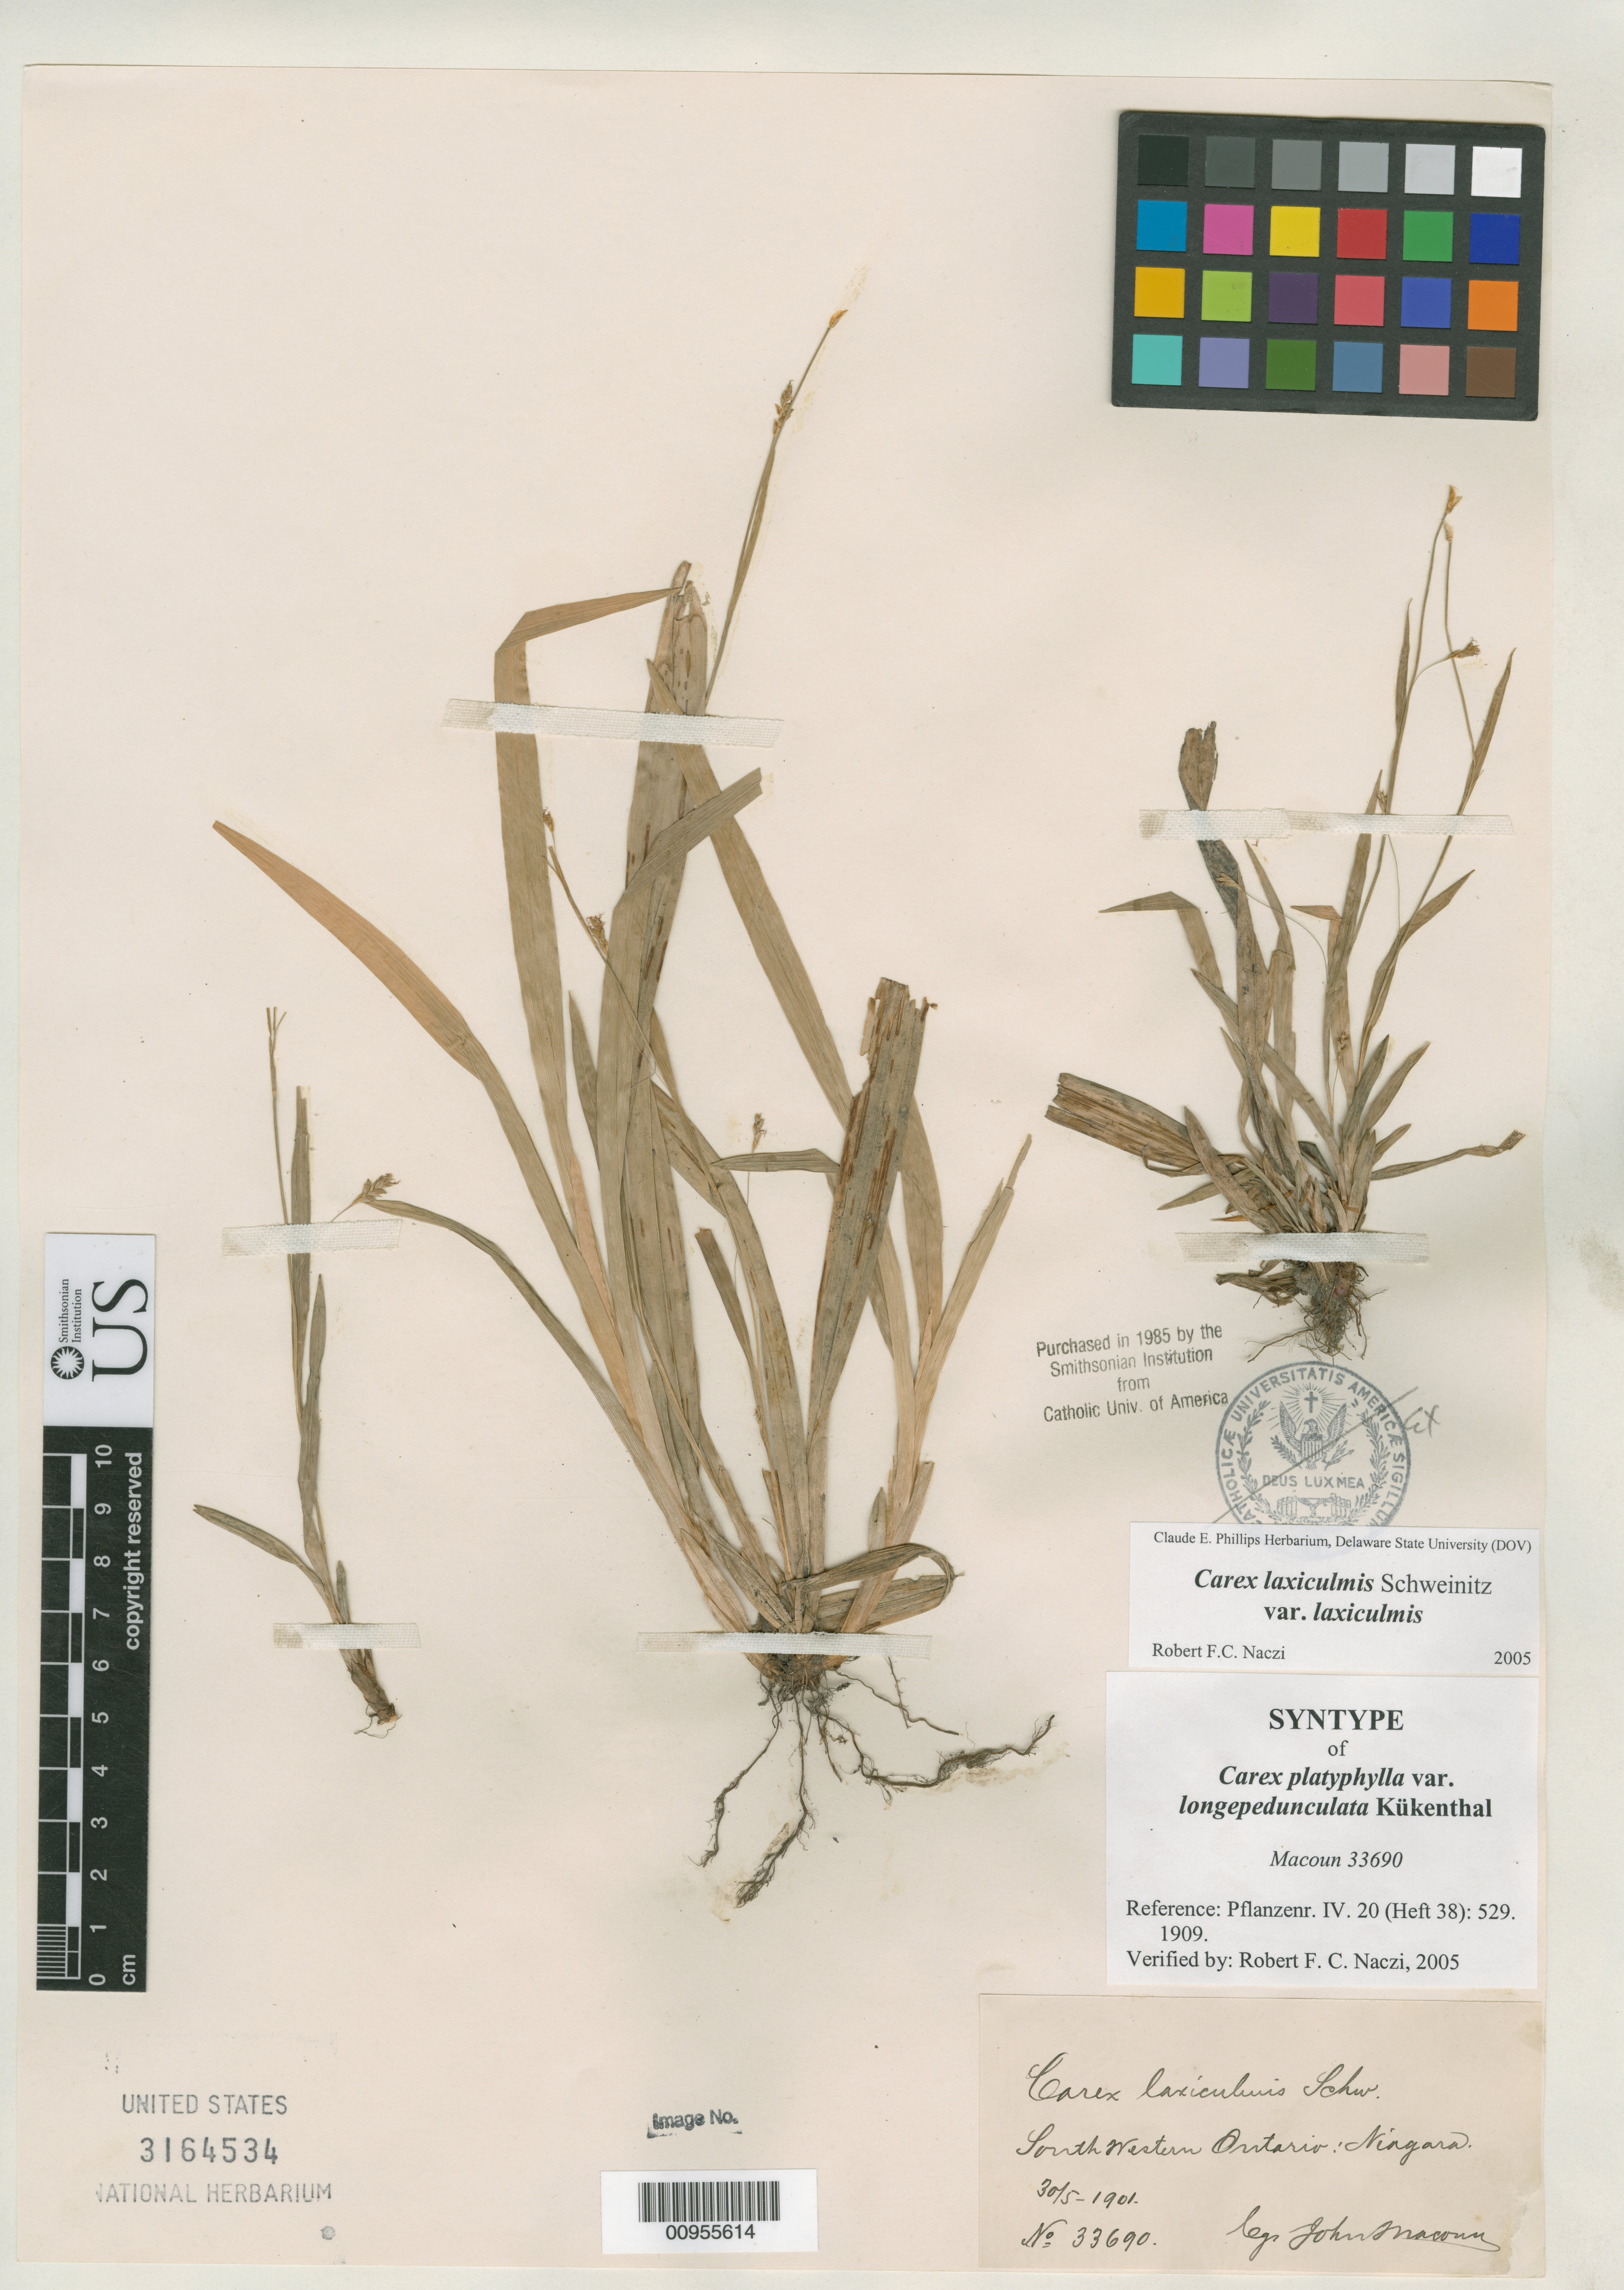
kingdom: Plantae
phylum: Tracheophyta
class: Liliopsida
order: Poales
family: Cyperaceae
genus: Carex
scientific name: Carex platyphylla var. longepedunculata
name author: Kük. in Engl.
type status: Syntype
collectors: J. Macoun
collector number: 33690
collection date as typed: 30 May 1901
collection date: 1901-05-30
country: Canada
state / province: Ontario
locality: South western Ontario: Niagara.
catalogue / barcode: US 3164534